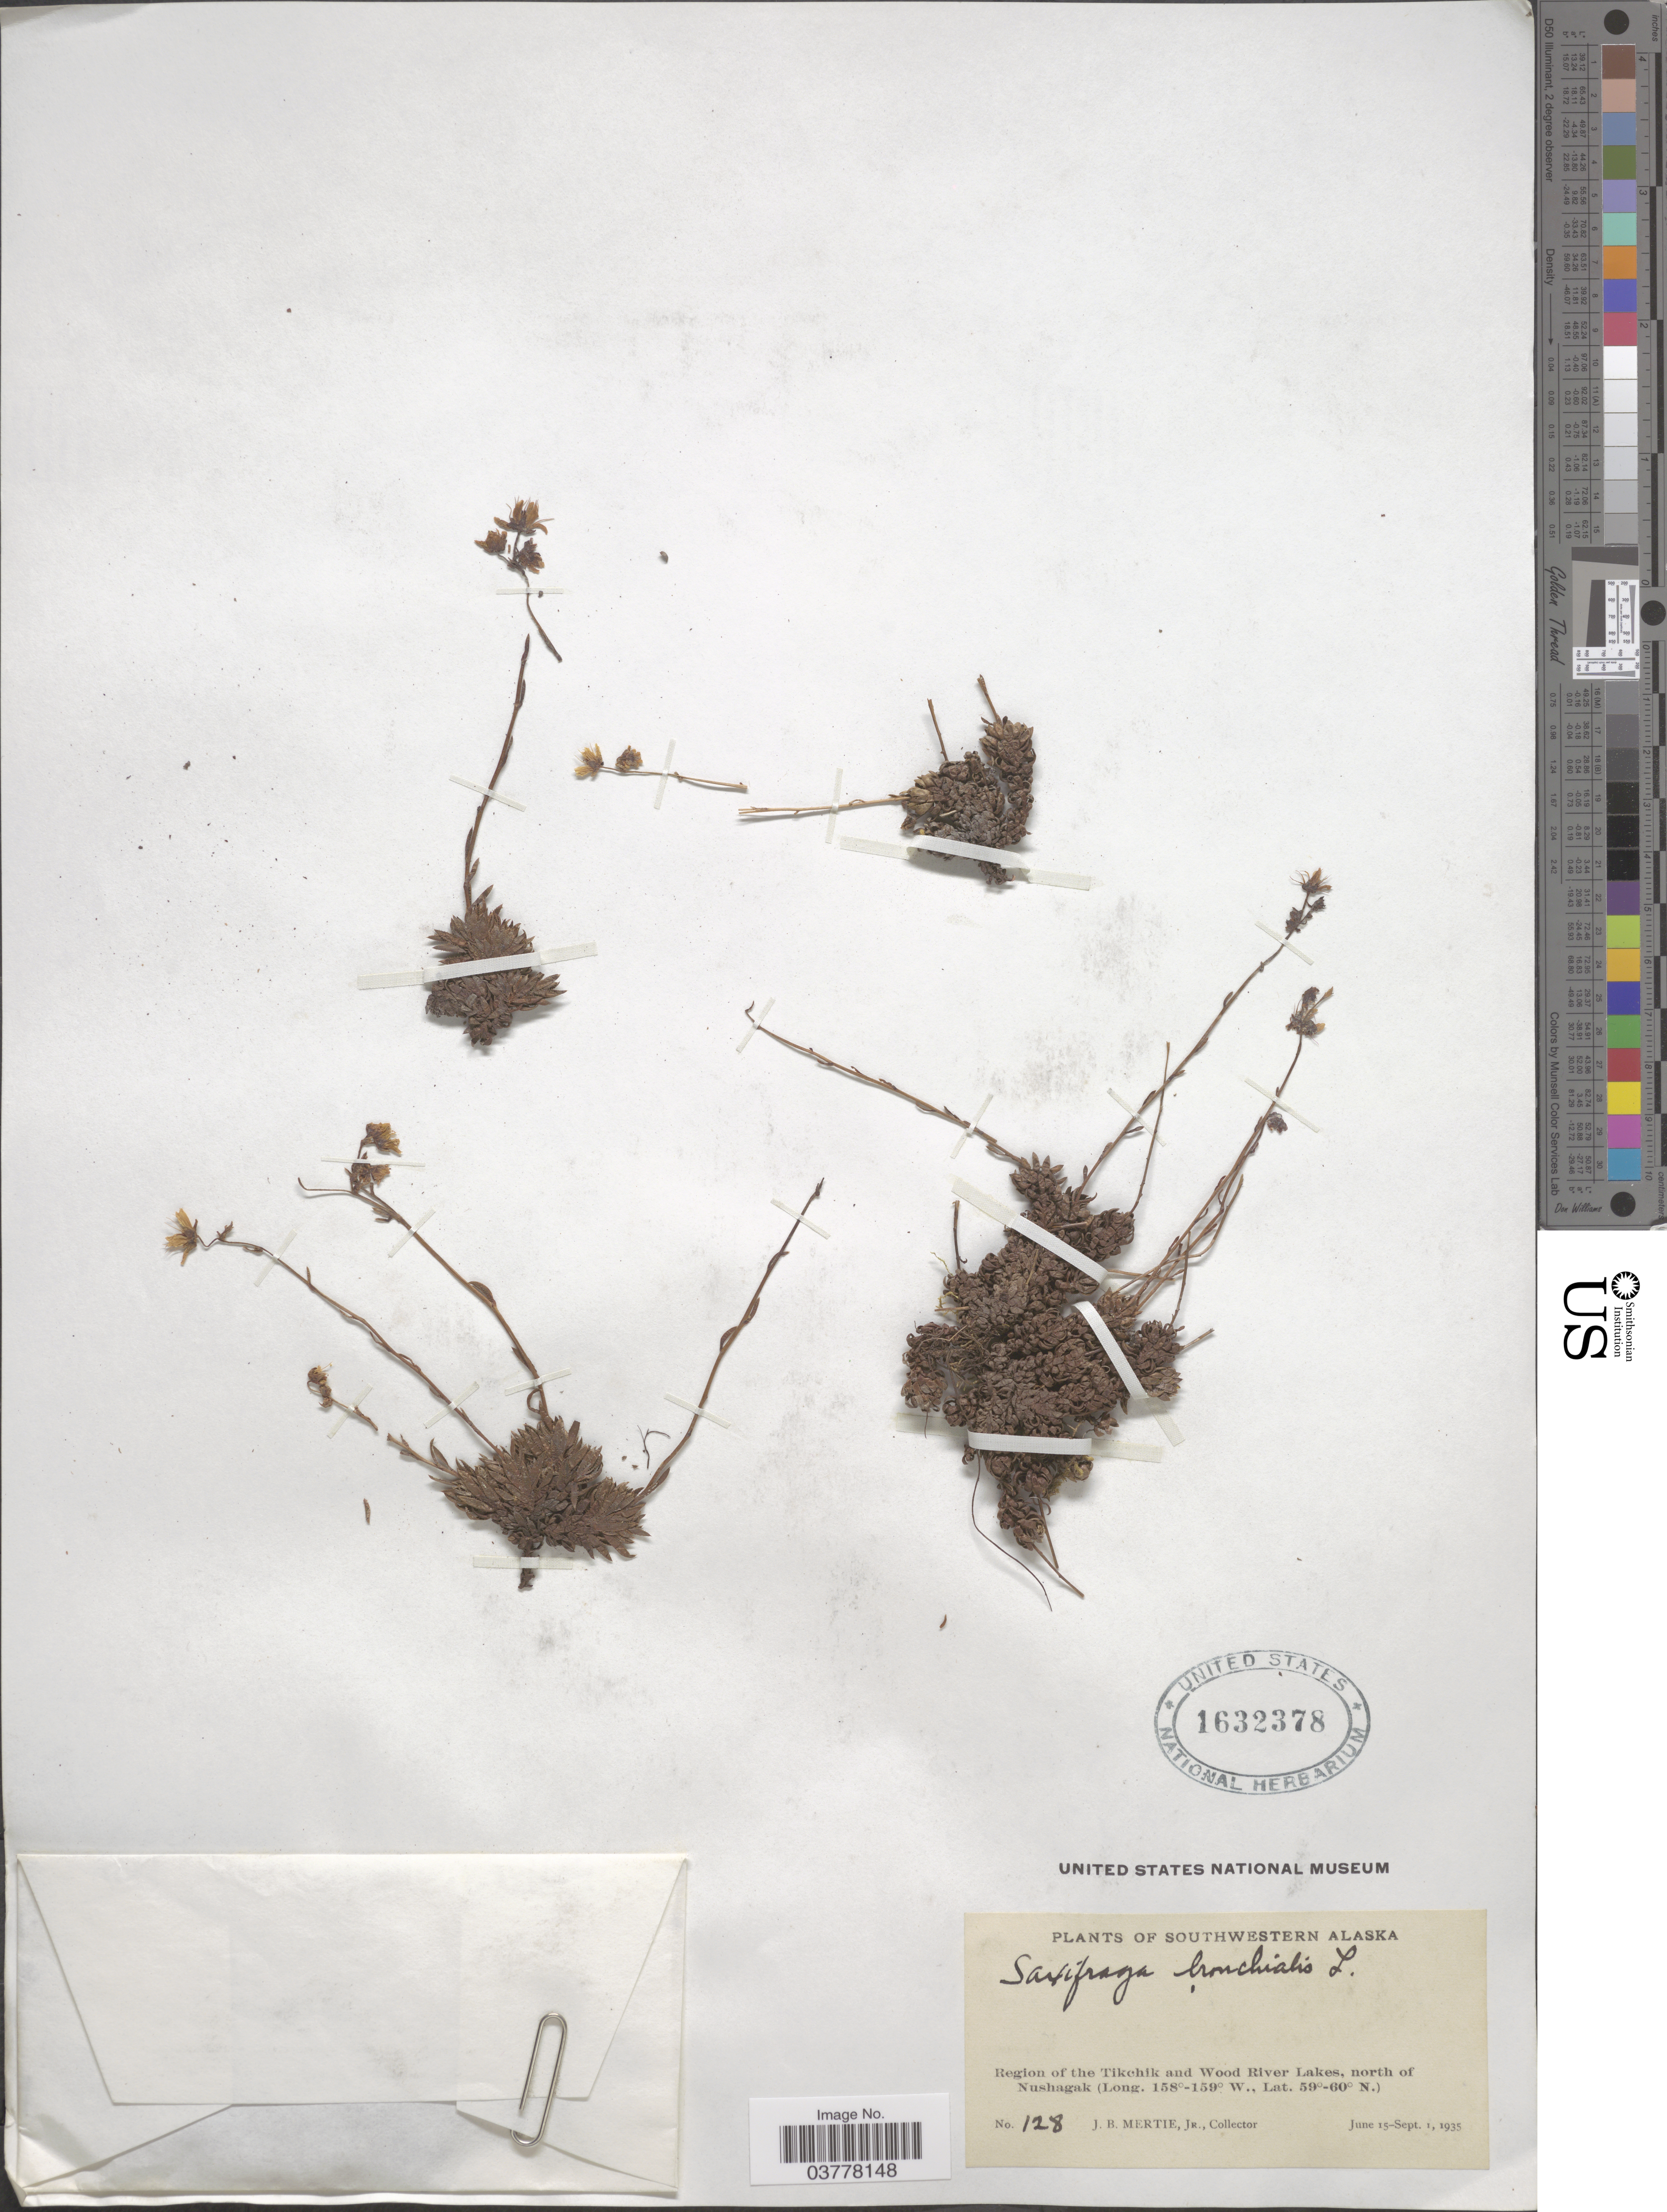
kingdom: Plantae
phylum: Tracheophyta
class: Magnoliopsida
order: Saxifragales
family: Saxifragaceae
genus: Saxifraga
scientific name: Saxifraga bronchialis subsp. funstonii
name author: (Small) Hultén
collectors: J. Mertie Jr.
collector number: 128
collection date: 1935-06-15/1935-09-01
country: United States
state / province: Alaska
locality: Southwestern Alaska. Region of the Tikchik and Wood River Lakes, north of Nushagak.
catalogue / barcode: US 1632378